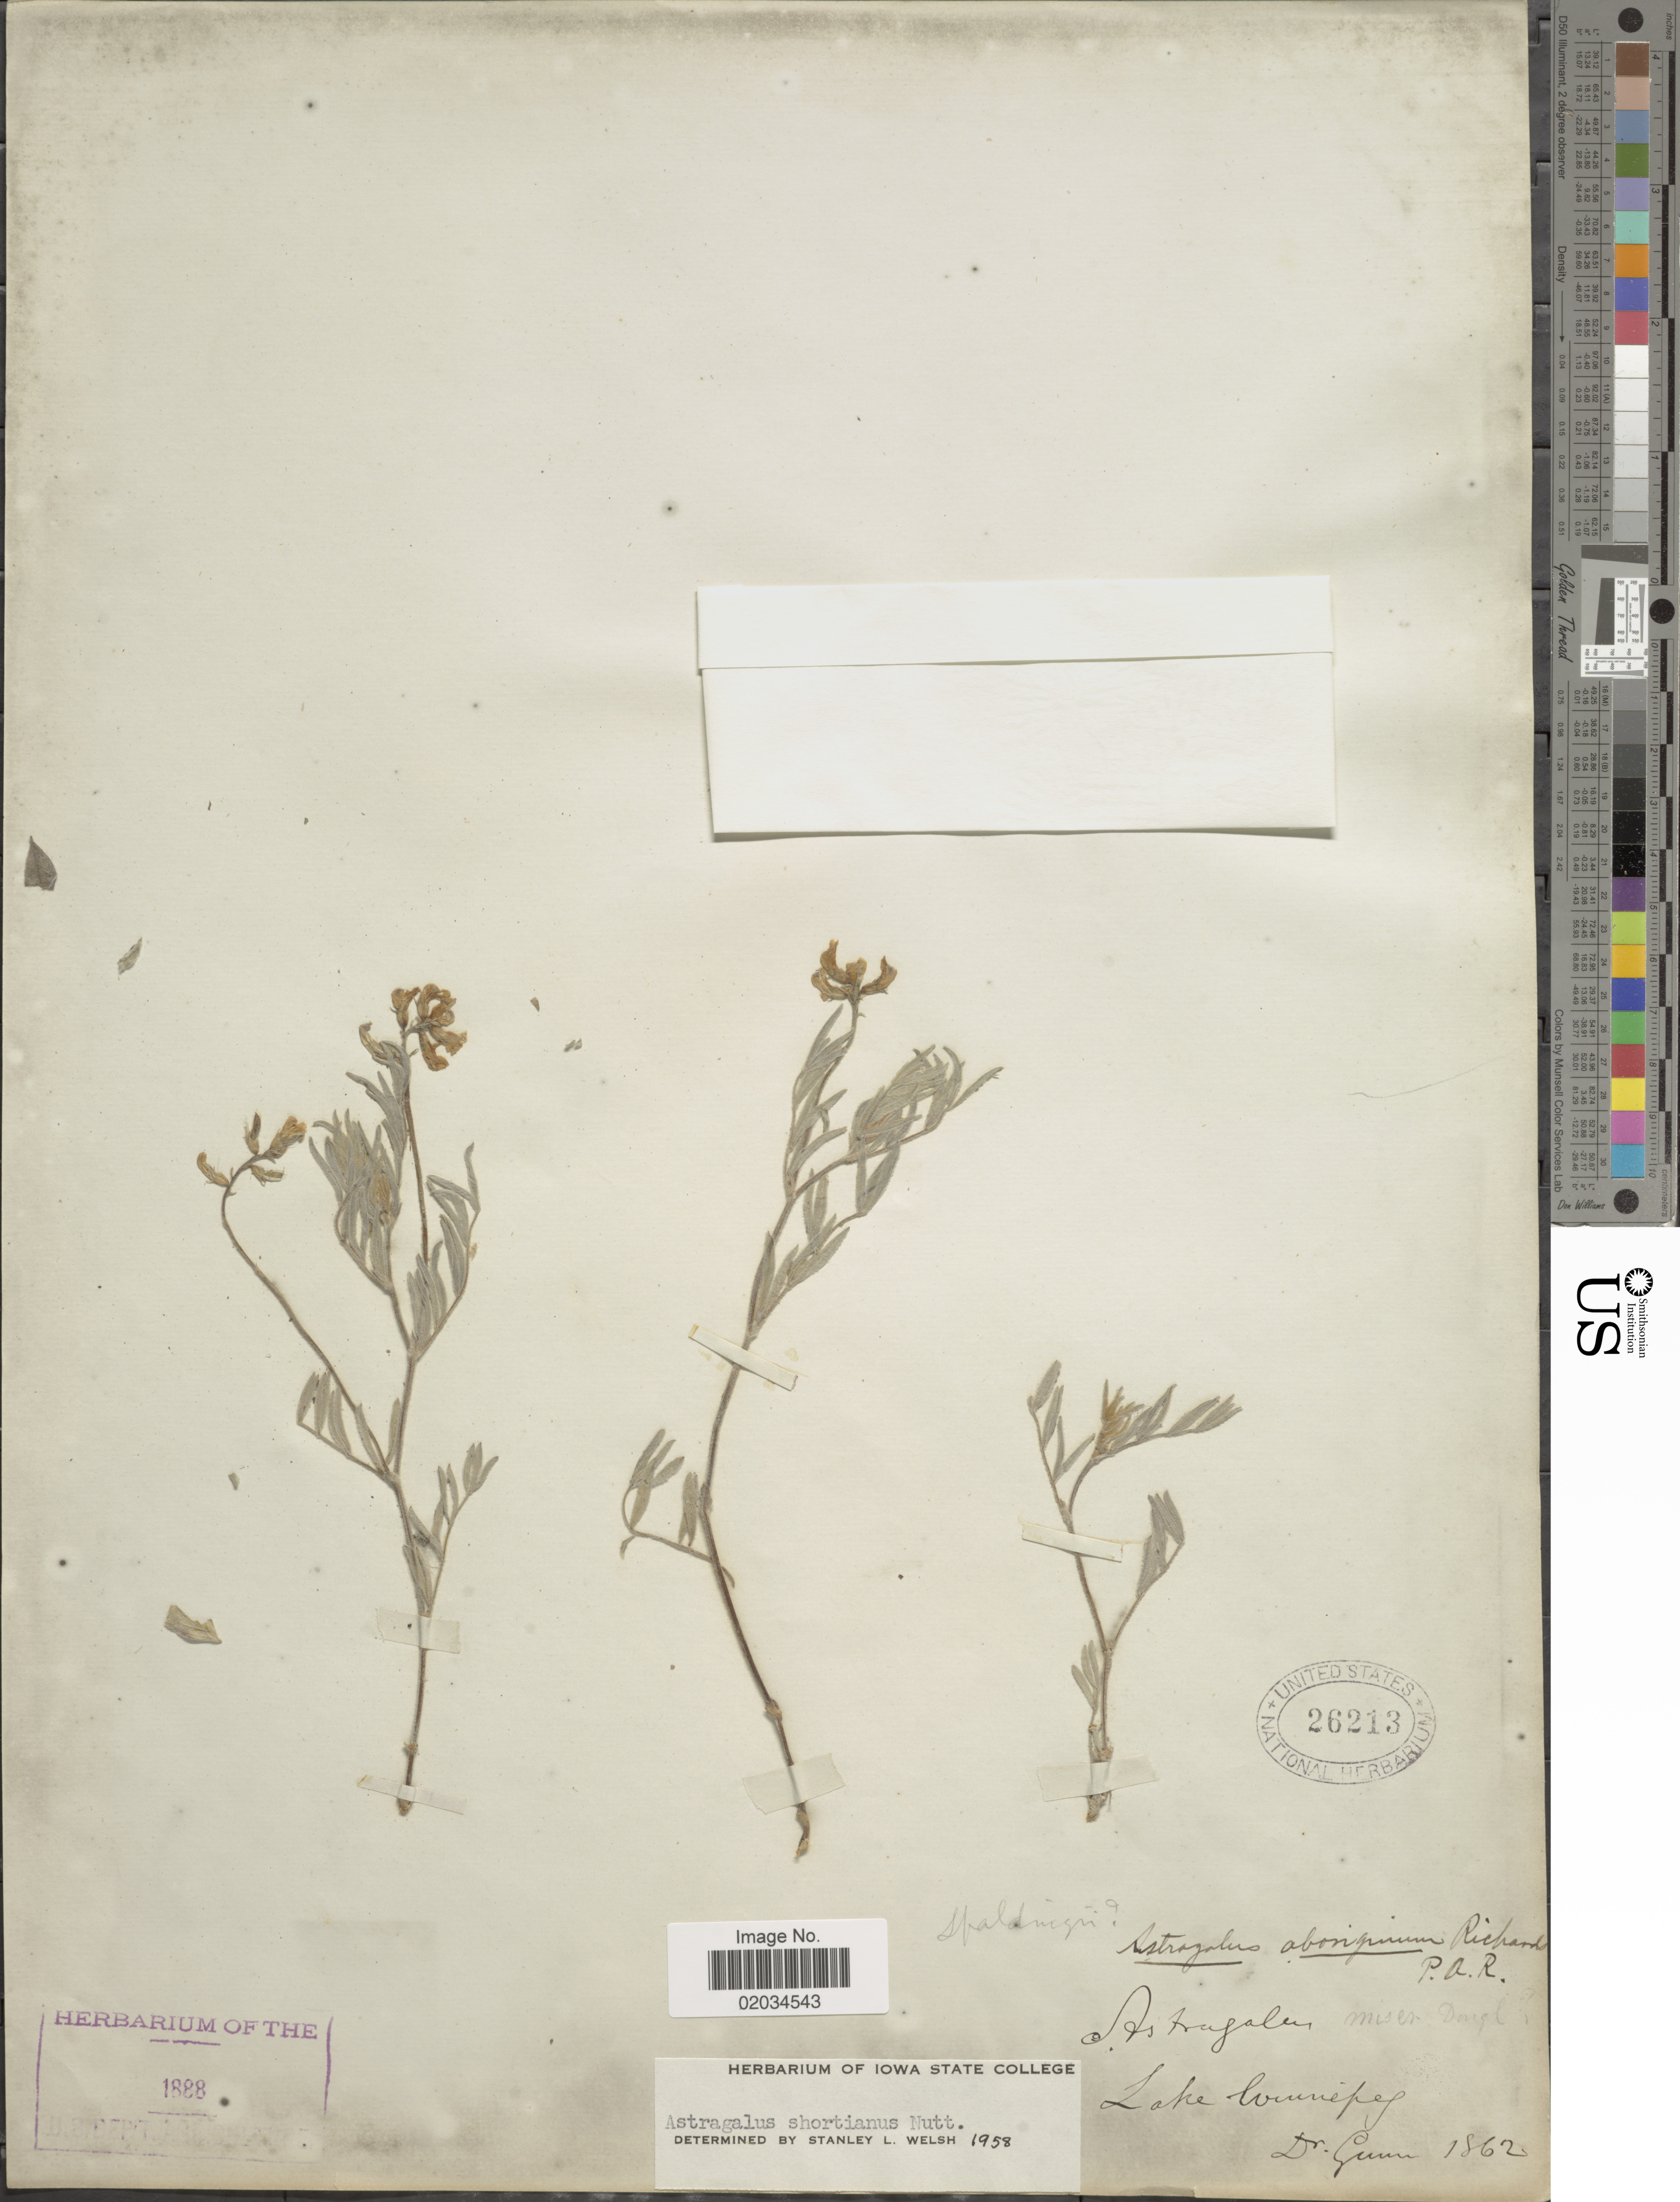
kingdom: Plantae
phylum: Tracheophyta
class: Magnoliopsida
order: Fabales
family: Fabaceae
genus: Astragalus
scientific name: Astragalus shortianus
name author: Nutt.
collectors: -. Gunn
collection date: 1862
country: Canada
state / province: Manitoba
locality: Lake Winnipeg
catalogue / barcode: US 26213